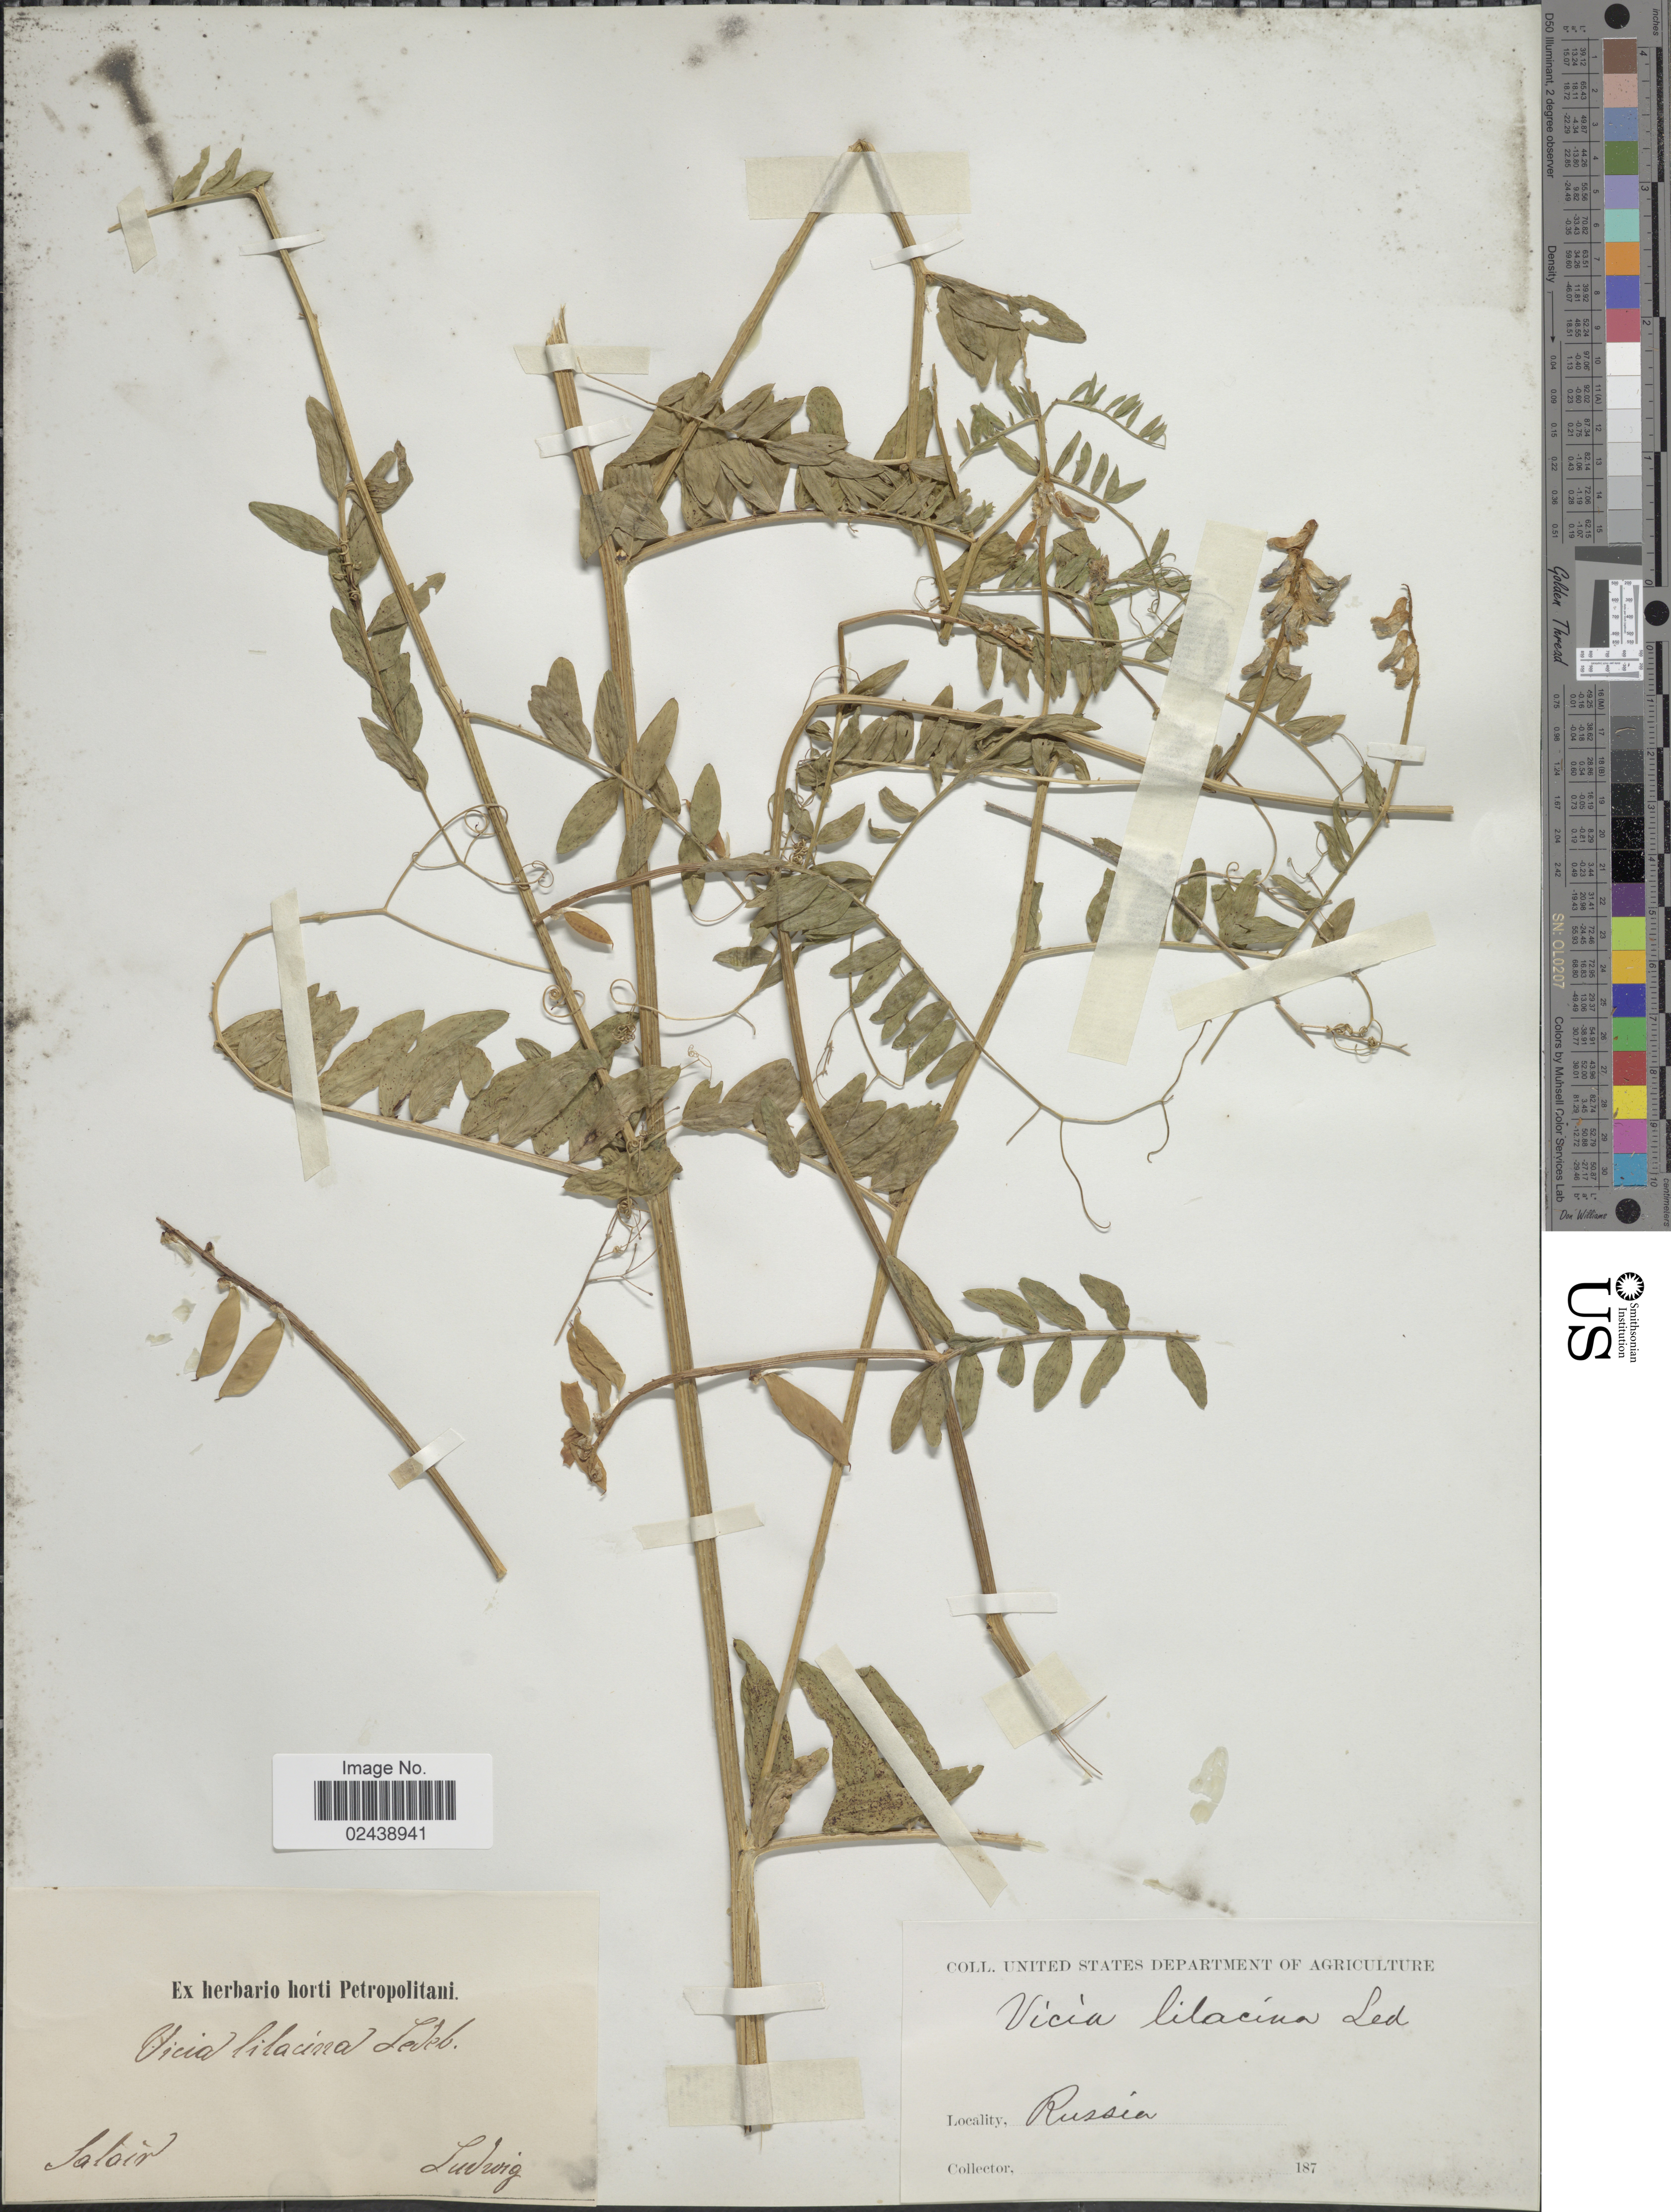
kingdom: Plantae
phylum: Tracheophyta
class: Magnoliopsida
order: Fabales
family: Fabaceae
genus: Vicia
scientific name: Vicia lilacina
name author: Ledeb.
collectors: Ludwig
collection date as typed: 187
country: Russian Federation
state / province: Kemerovo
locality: Salair